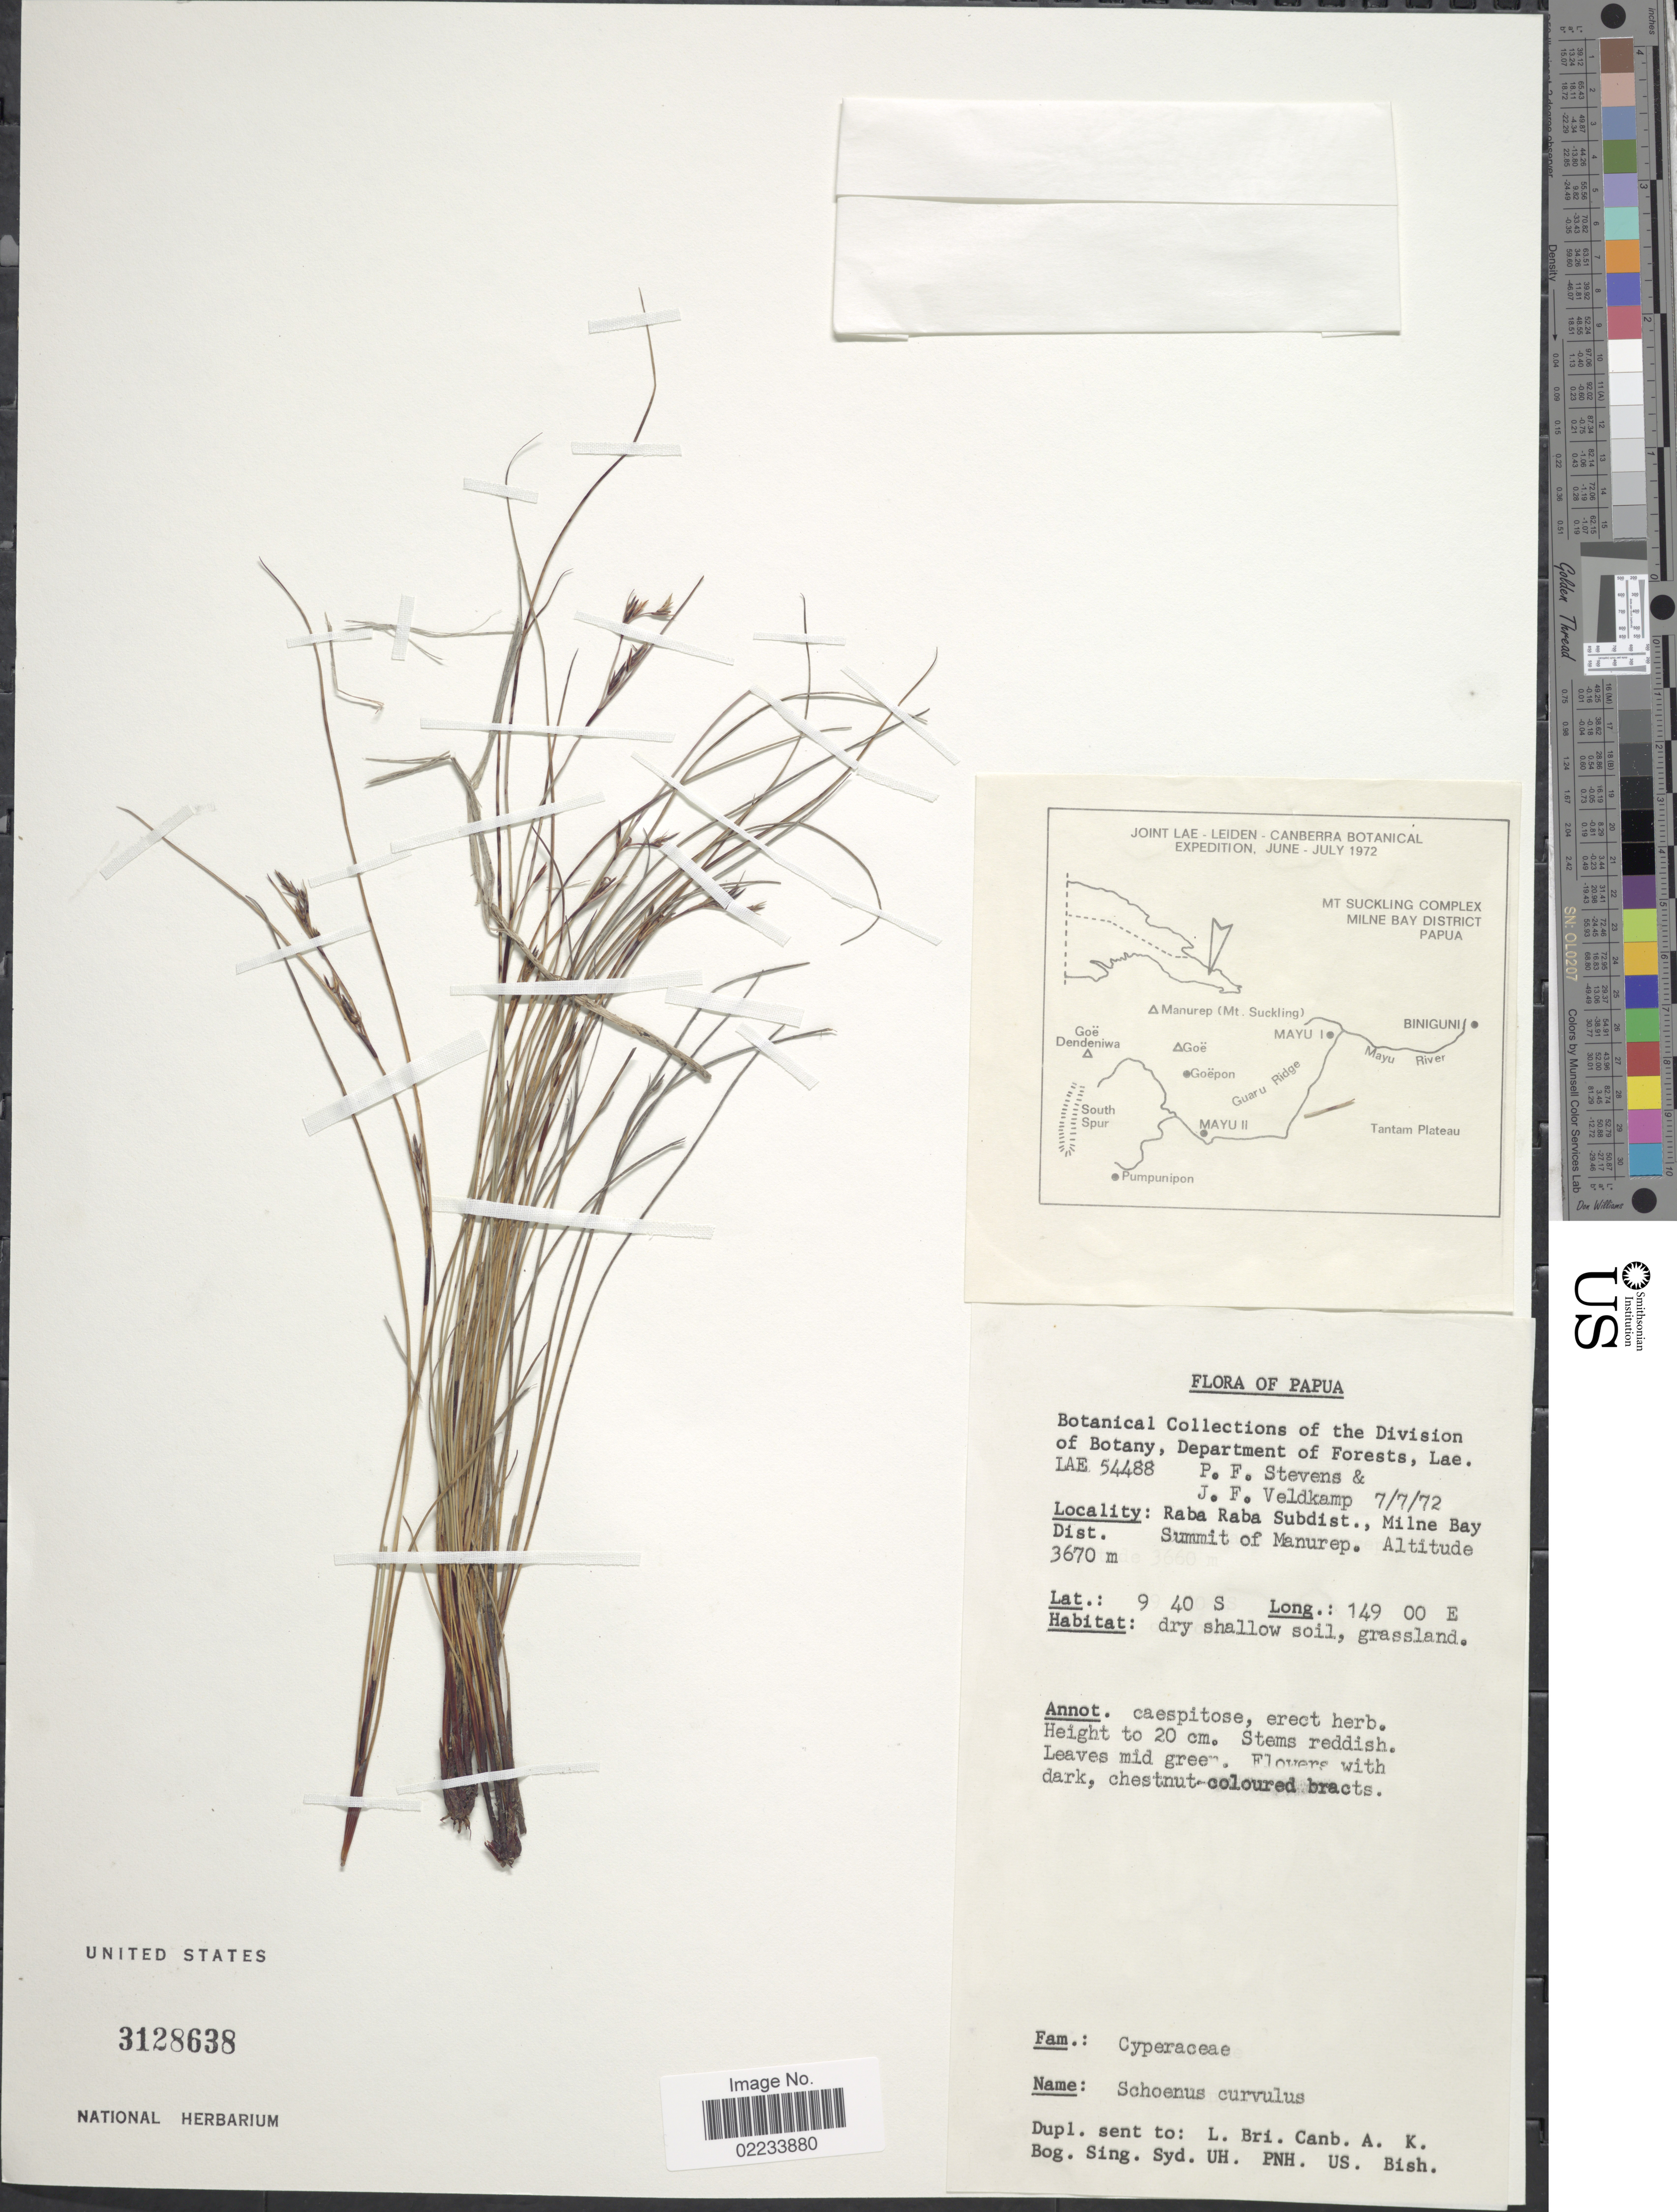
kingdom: Plantae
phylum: Tracheophyta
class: Liliopsida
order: Poales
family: Cyperaceae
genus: Schoenus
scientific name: Schoenus curvulus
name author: F. Muell.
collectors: P. F. Stevens & J. F. Veldkamp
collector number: LAE 54488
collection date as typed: Transcribed d/m/y: 7/7/72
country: Papua New Guinea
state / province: Milne Bay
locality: Raba Raba Subdist., Milne Bay Dist. Summit of Manurep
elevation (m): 3670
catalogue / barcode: US 3128638